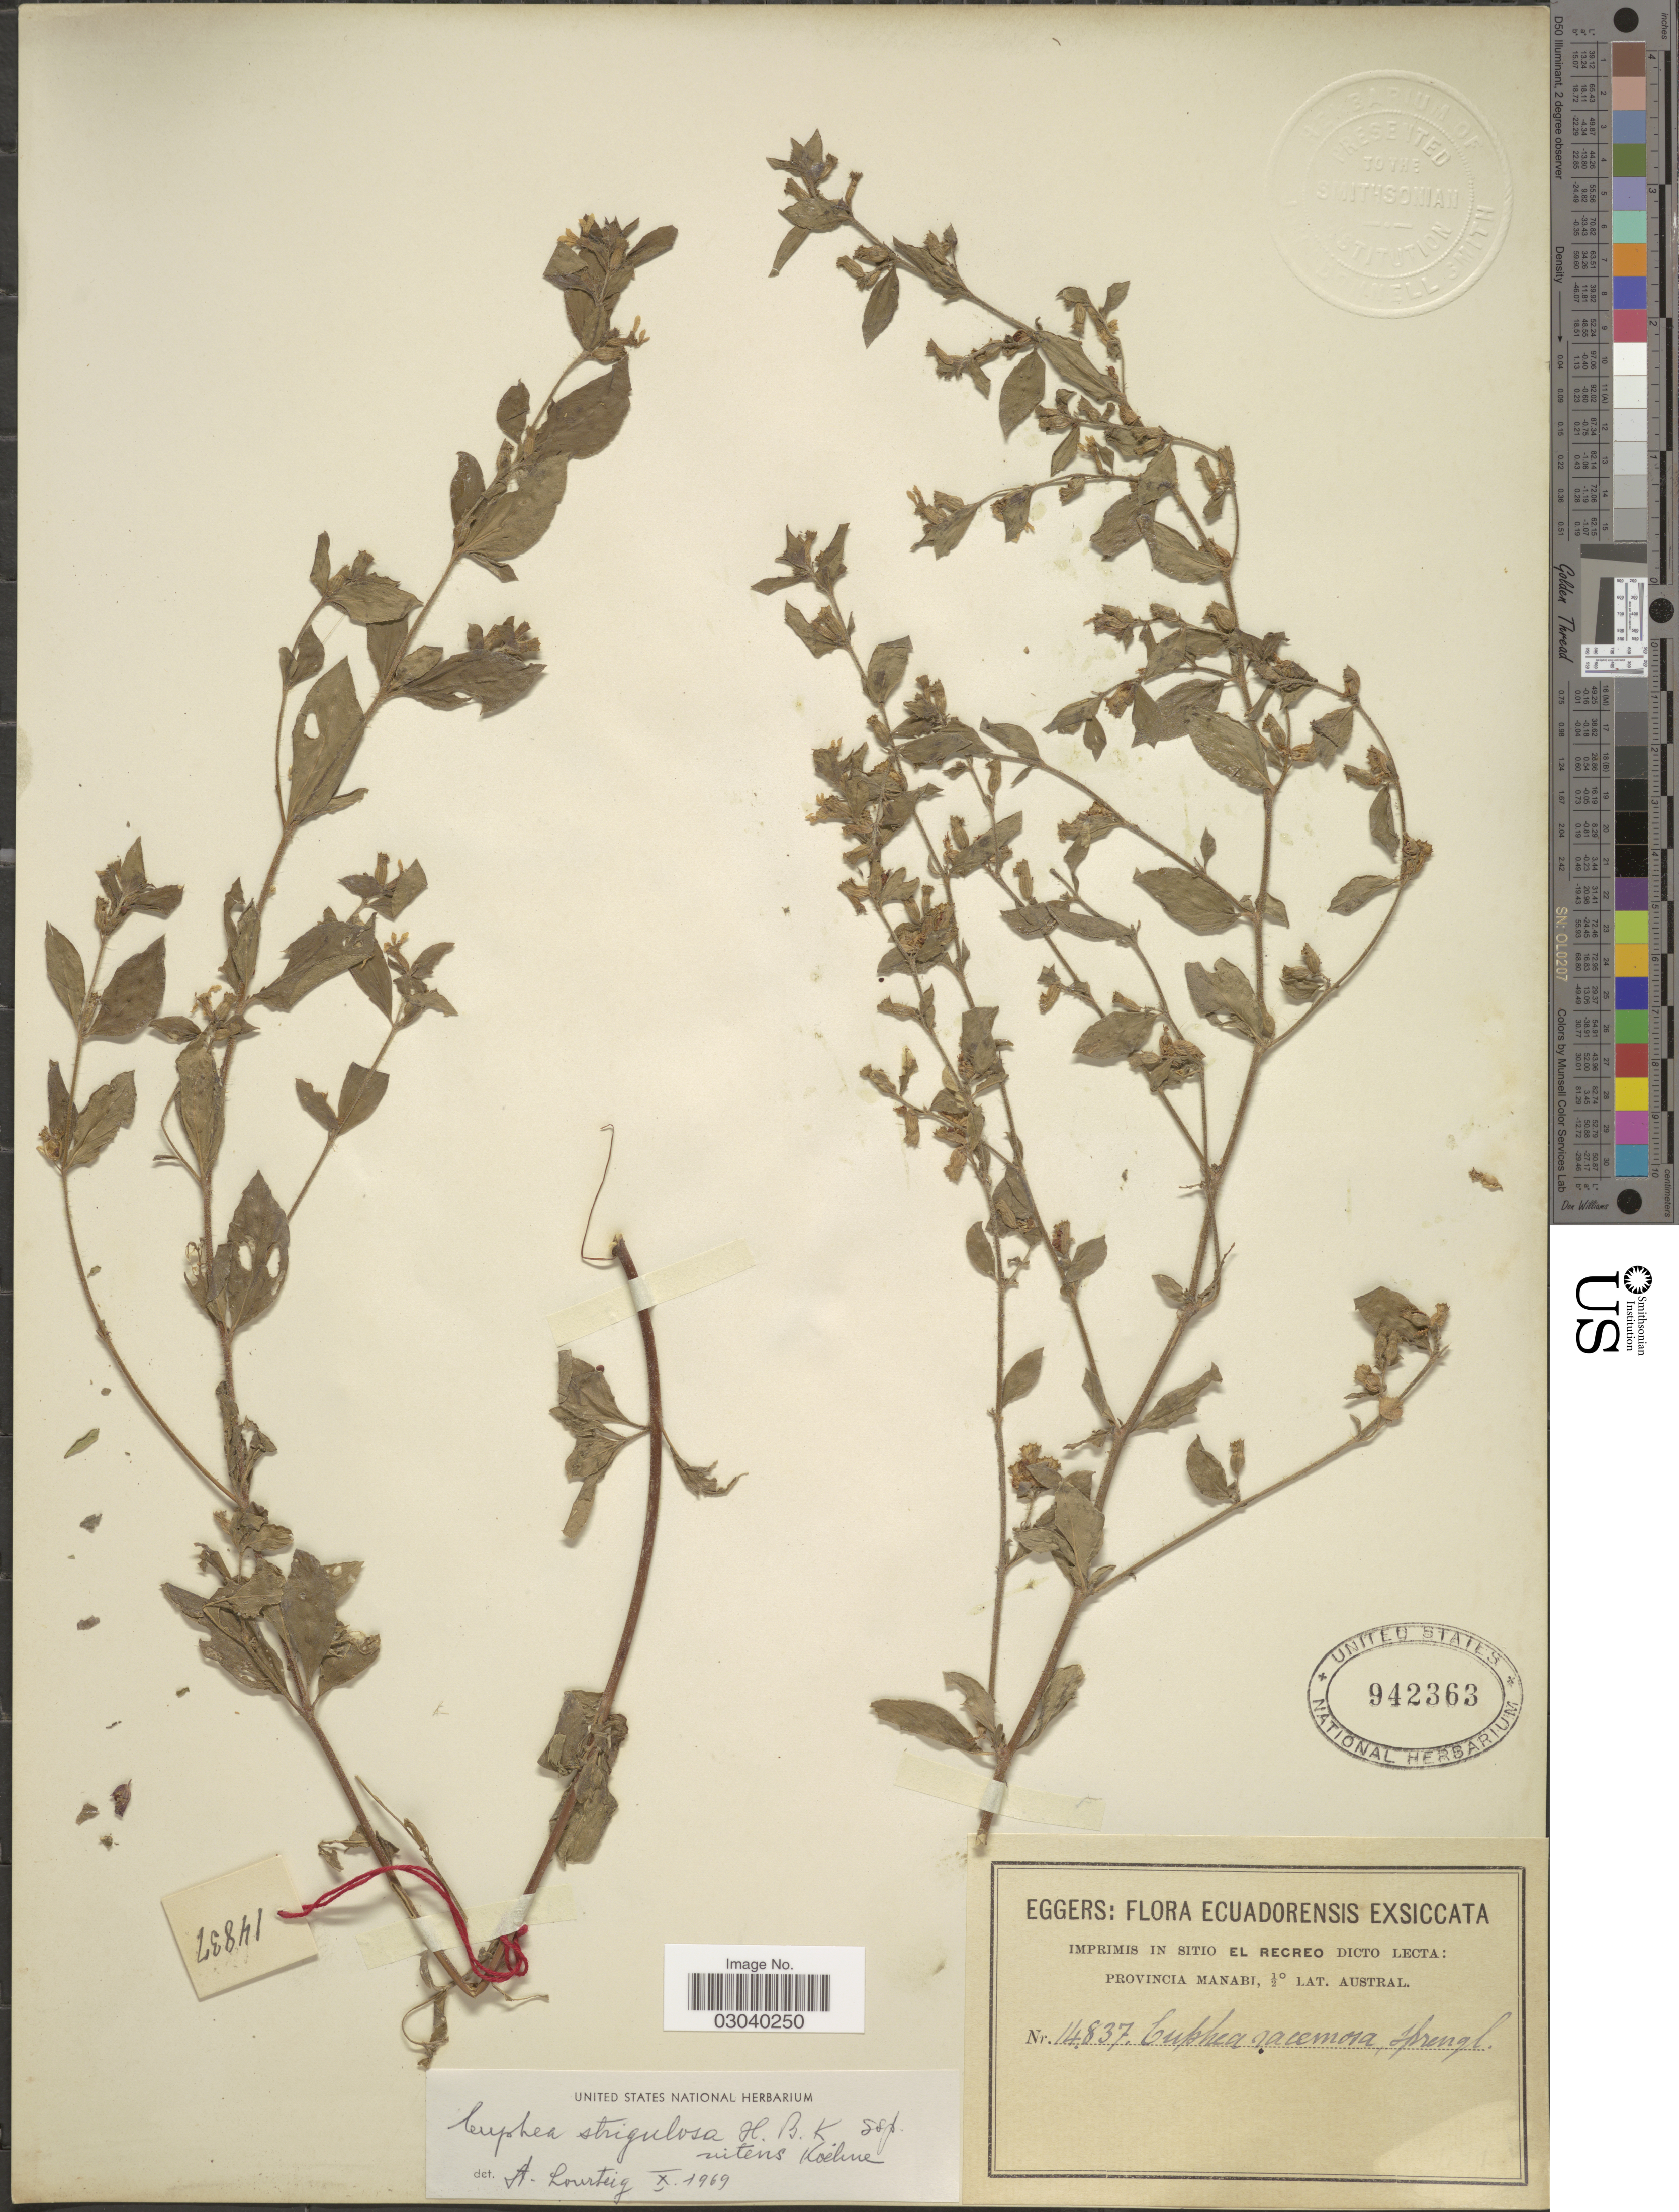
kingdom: Plantae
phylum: Tracheophyta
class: Magnoliopsida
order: Myrtales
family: Lythraceae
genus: Cuphea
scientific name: Cuphea strigulosa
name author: Kunth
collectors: -. Eggers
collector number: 14837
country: Ecuador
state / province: Manabí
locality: Imprimis in sitio El Recreo.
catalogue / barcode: US 942363